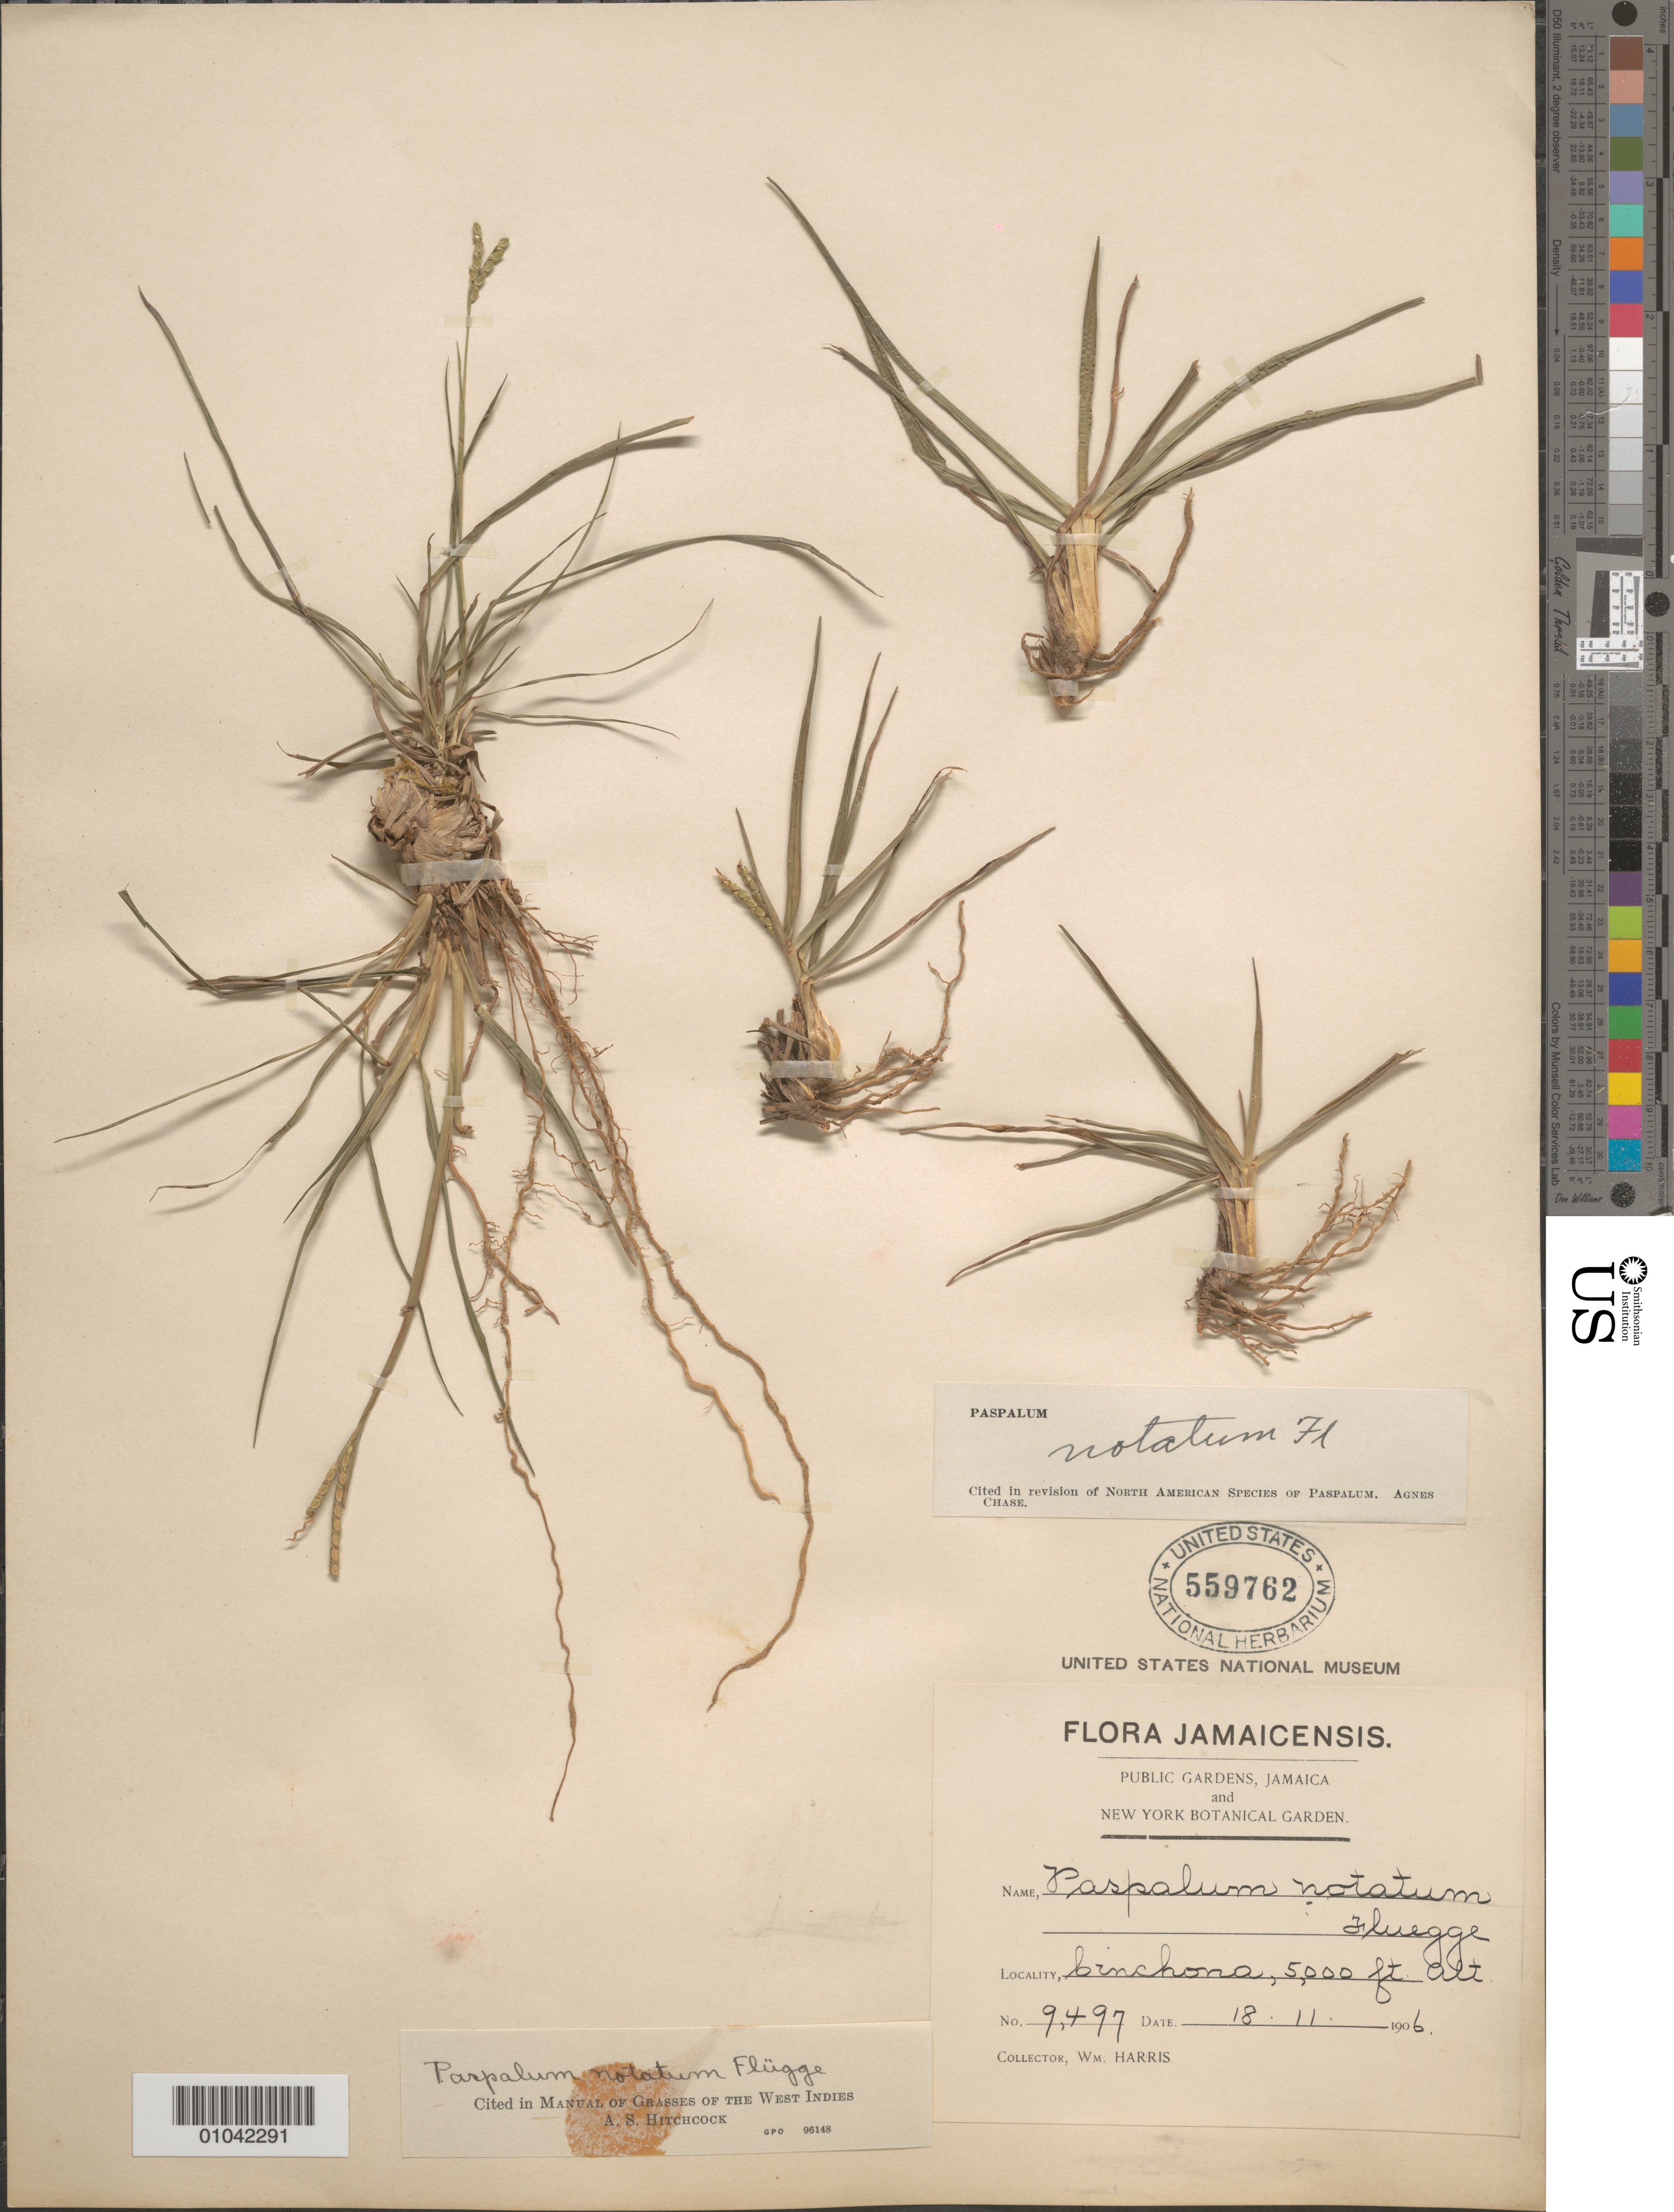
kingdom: Plantae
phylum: Tracheophyta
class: Liliopsida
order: Poales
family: Poaceae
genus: Paspalum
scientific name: Paspalum notatum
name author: Flüggé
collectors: W. Harris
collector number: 9497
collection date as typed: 18 Nov 1906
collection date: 1906-11-18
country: Jamaica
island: Jamaica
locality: Cinchonas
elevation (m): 1524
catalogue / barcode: US 559762